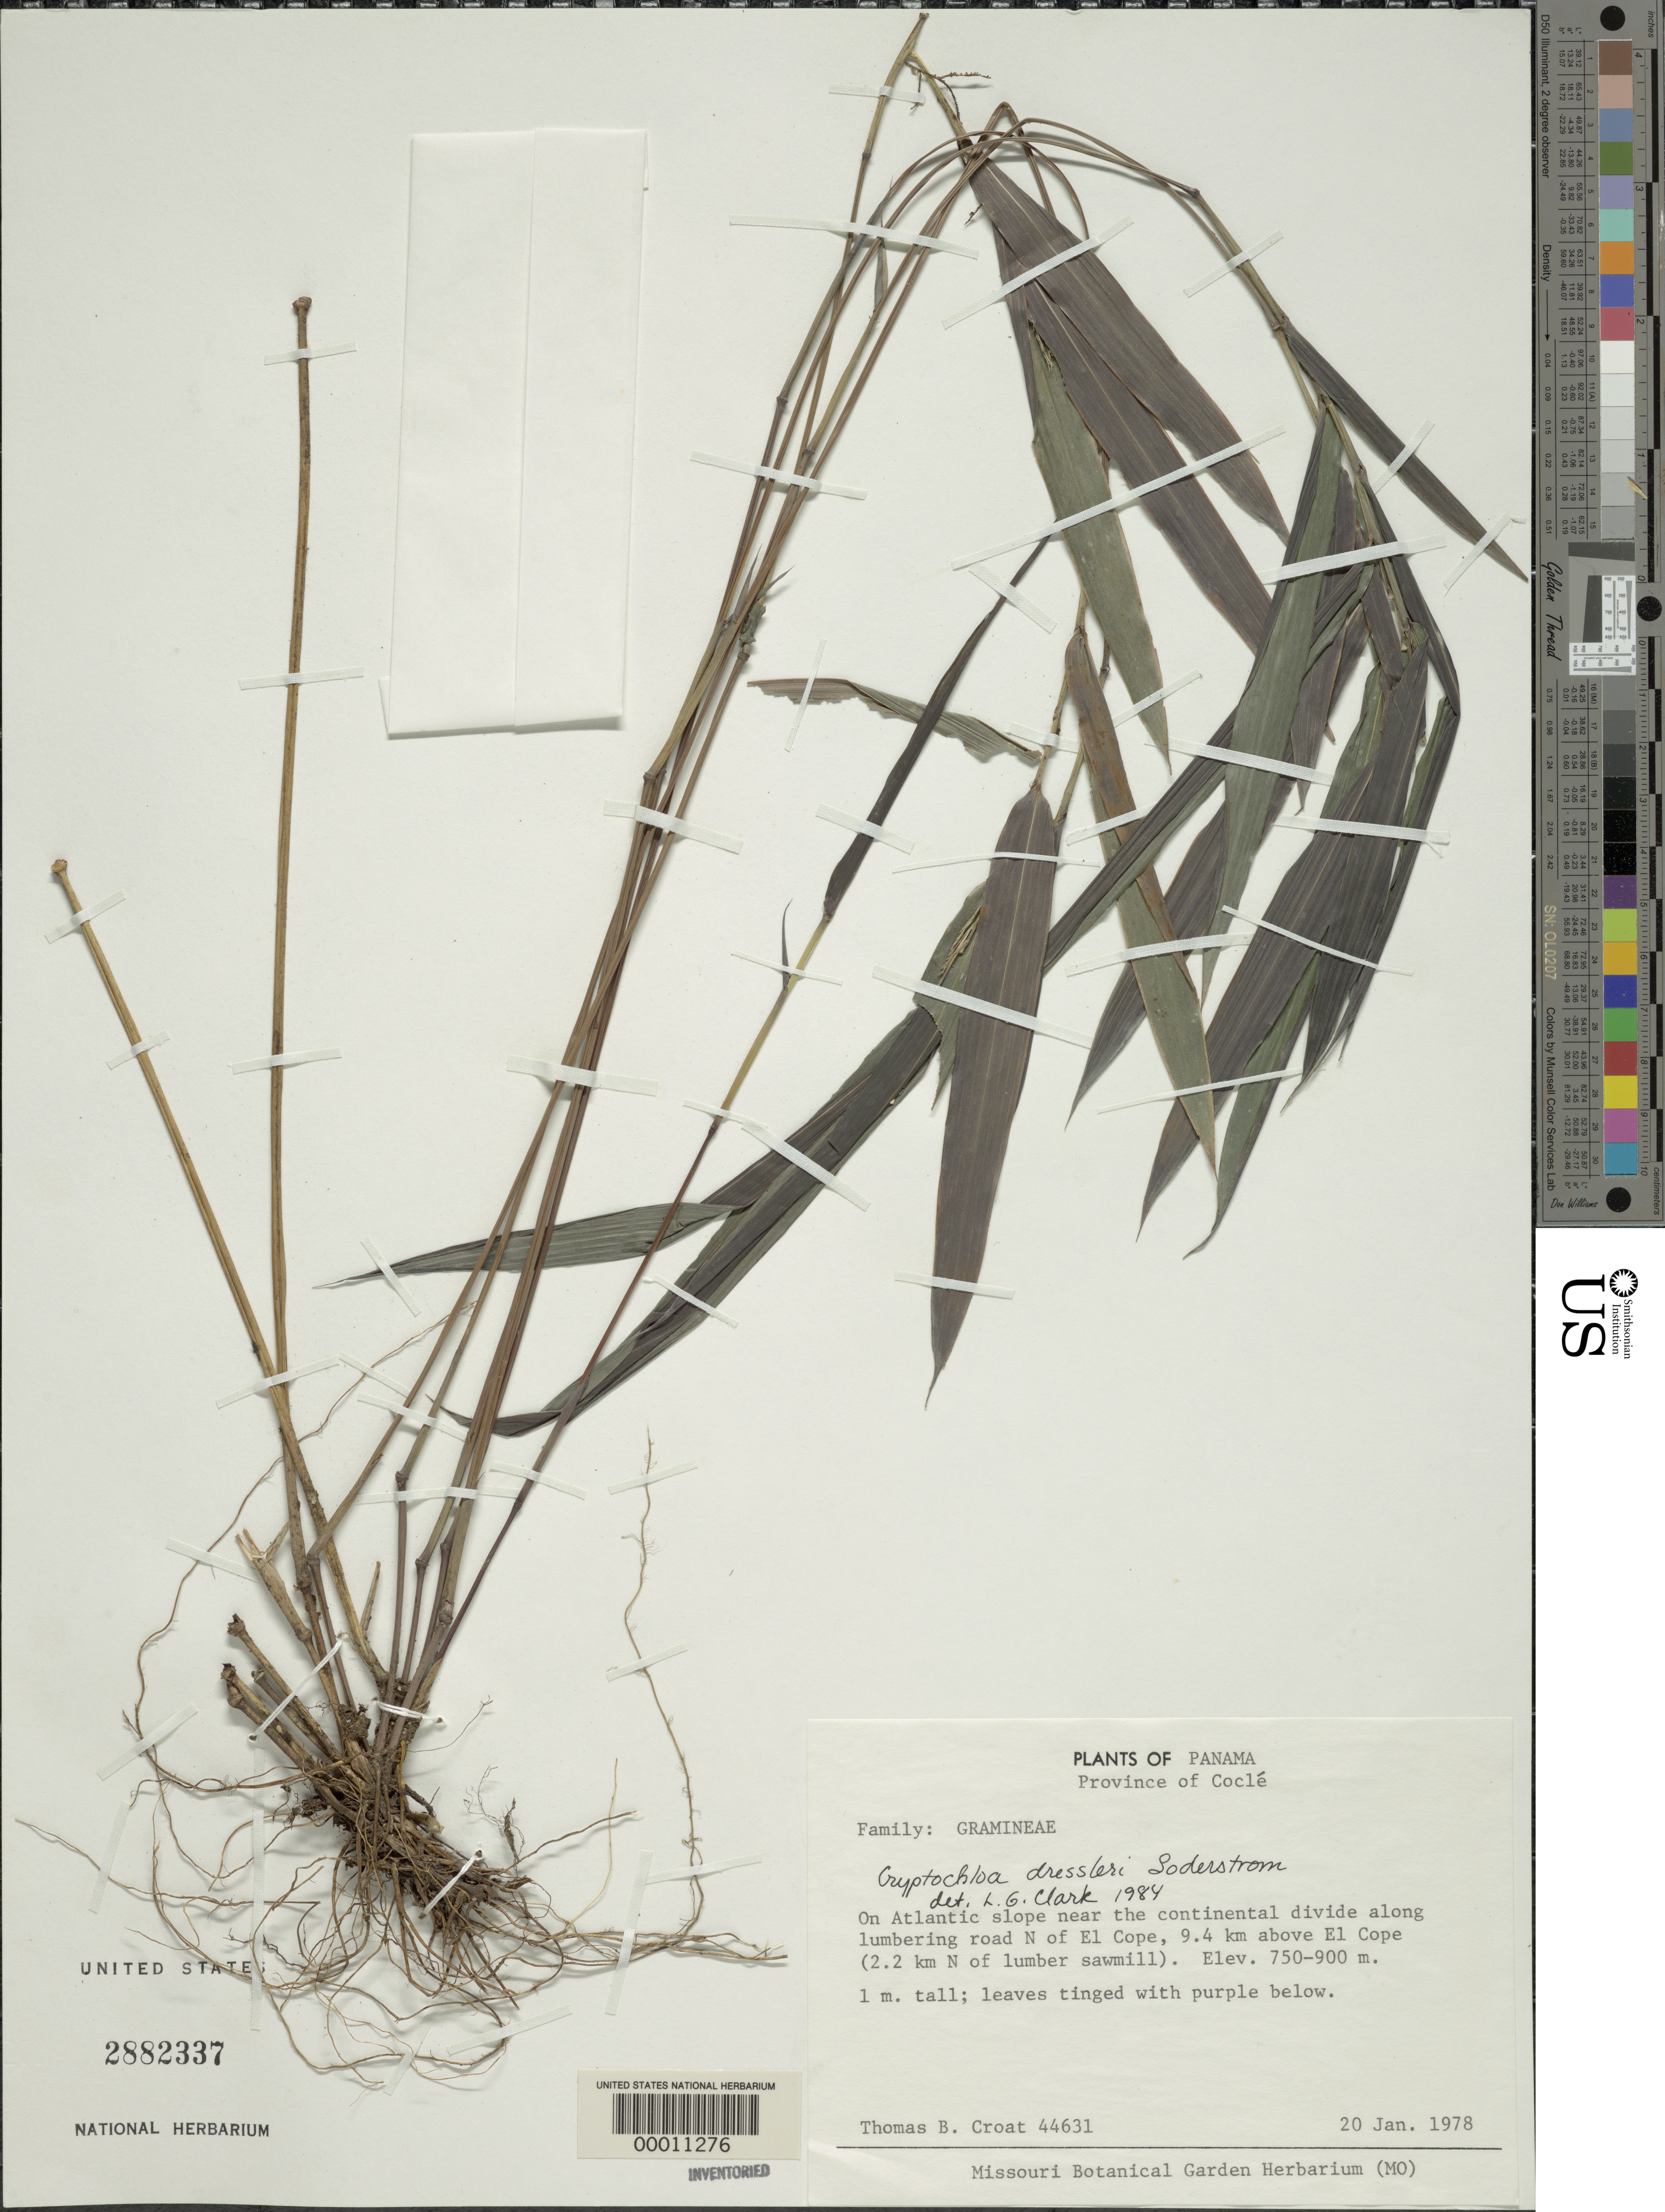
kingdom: Plantae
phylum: Tracheophyta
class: Liliopsida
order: Poales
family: Poaceae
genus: Cryptochloa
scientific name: Cryptochloa dressleri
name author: Soderstr.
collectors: T. B. Croat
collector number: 44631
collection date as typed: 20 Jan 1978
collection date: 1978-01-20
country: Panama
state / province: Coclé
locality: El Cope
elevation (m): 750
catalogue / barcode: US 2882337